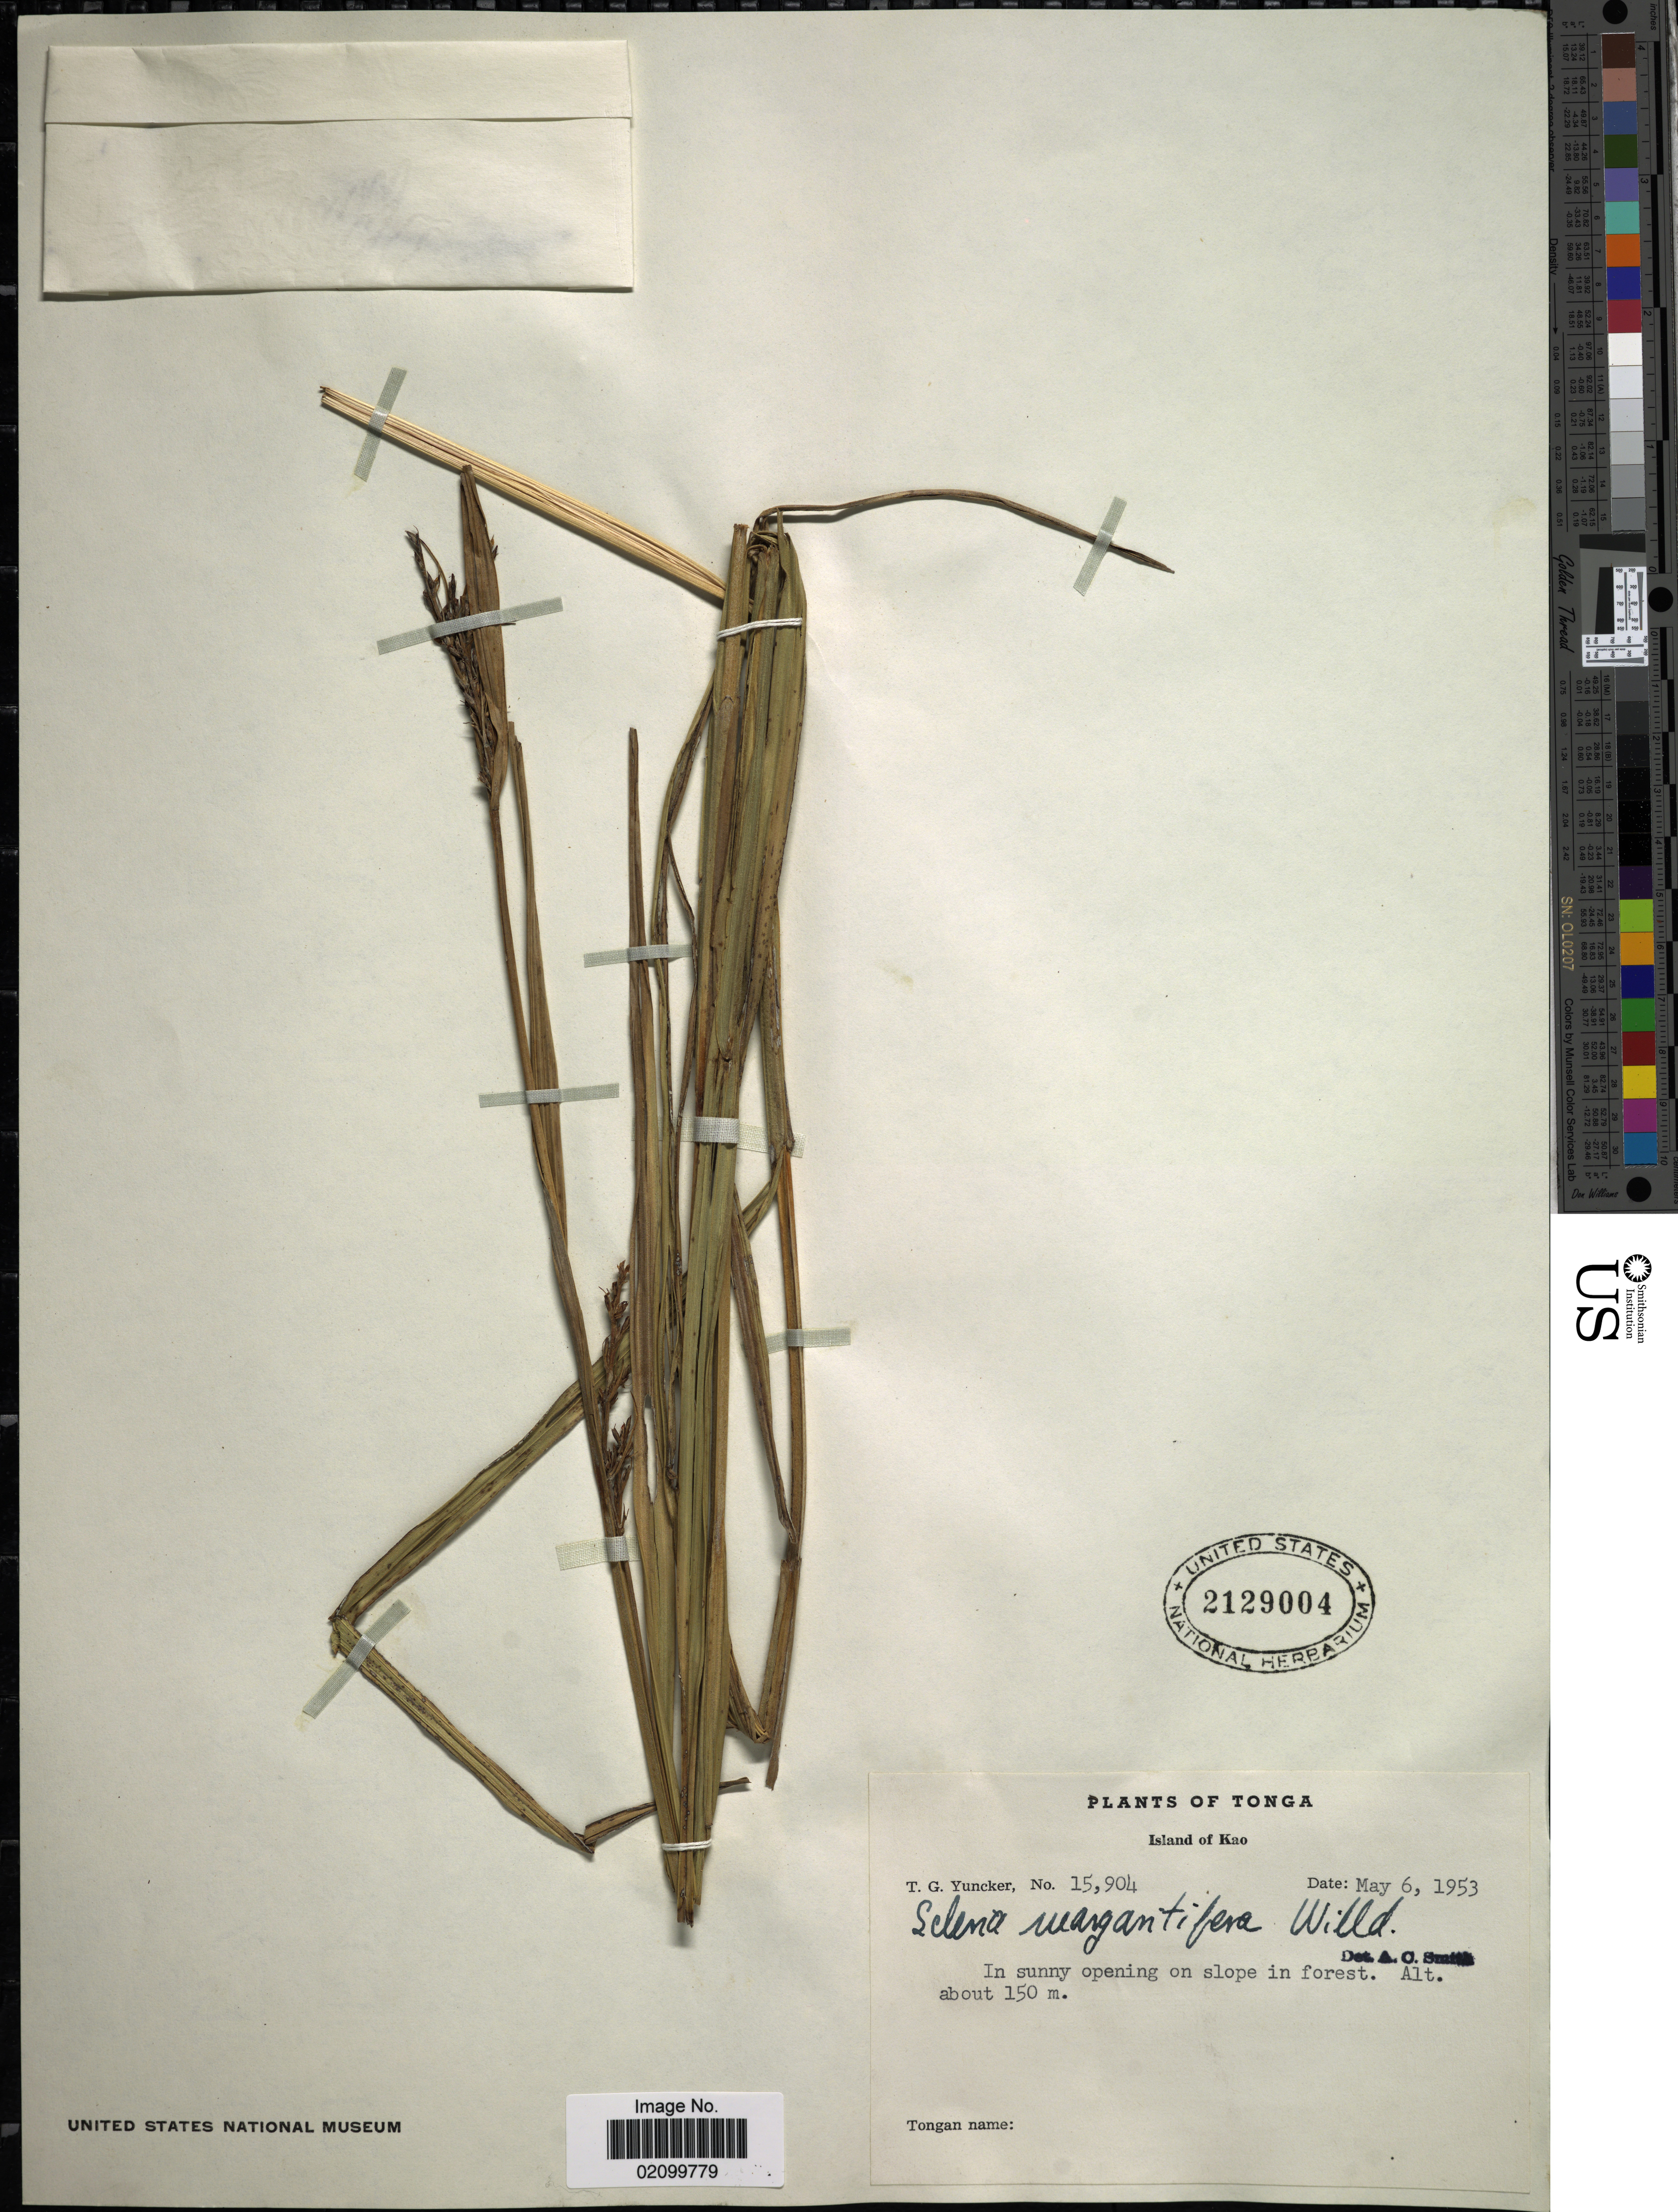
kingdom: Plantae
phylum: Tracheophyta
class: Liliopsida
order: Poales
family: Cyperaceae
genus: Scleria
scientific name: Scleria sp.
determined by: Strong, Mark T., (BOT), Smithsonian Institution - National Museum of Natural History (UNITED STATES)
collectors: T. G. Yuncker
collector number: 15904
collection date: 1953-05-06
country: Tonga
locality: Island of Kao. In sunny opening on slope in forest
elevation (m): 150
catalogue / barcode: US 2129004